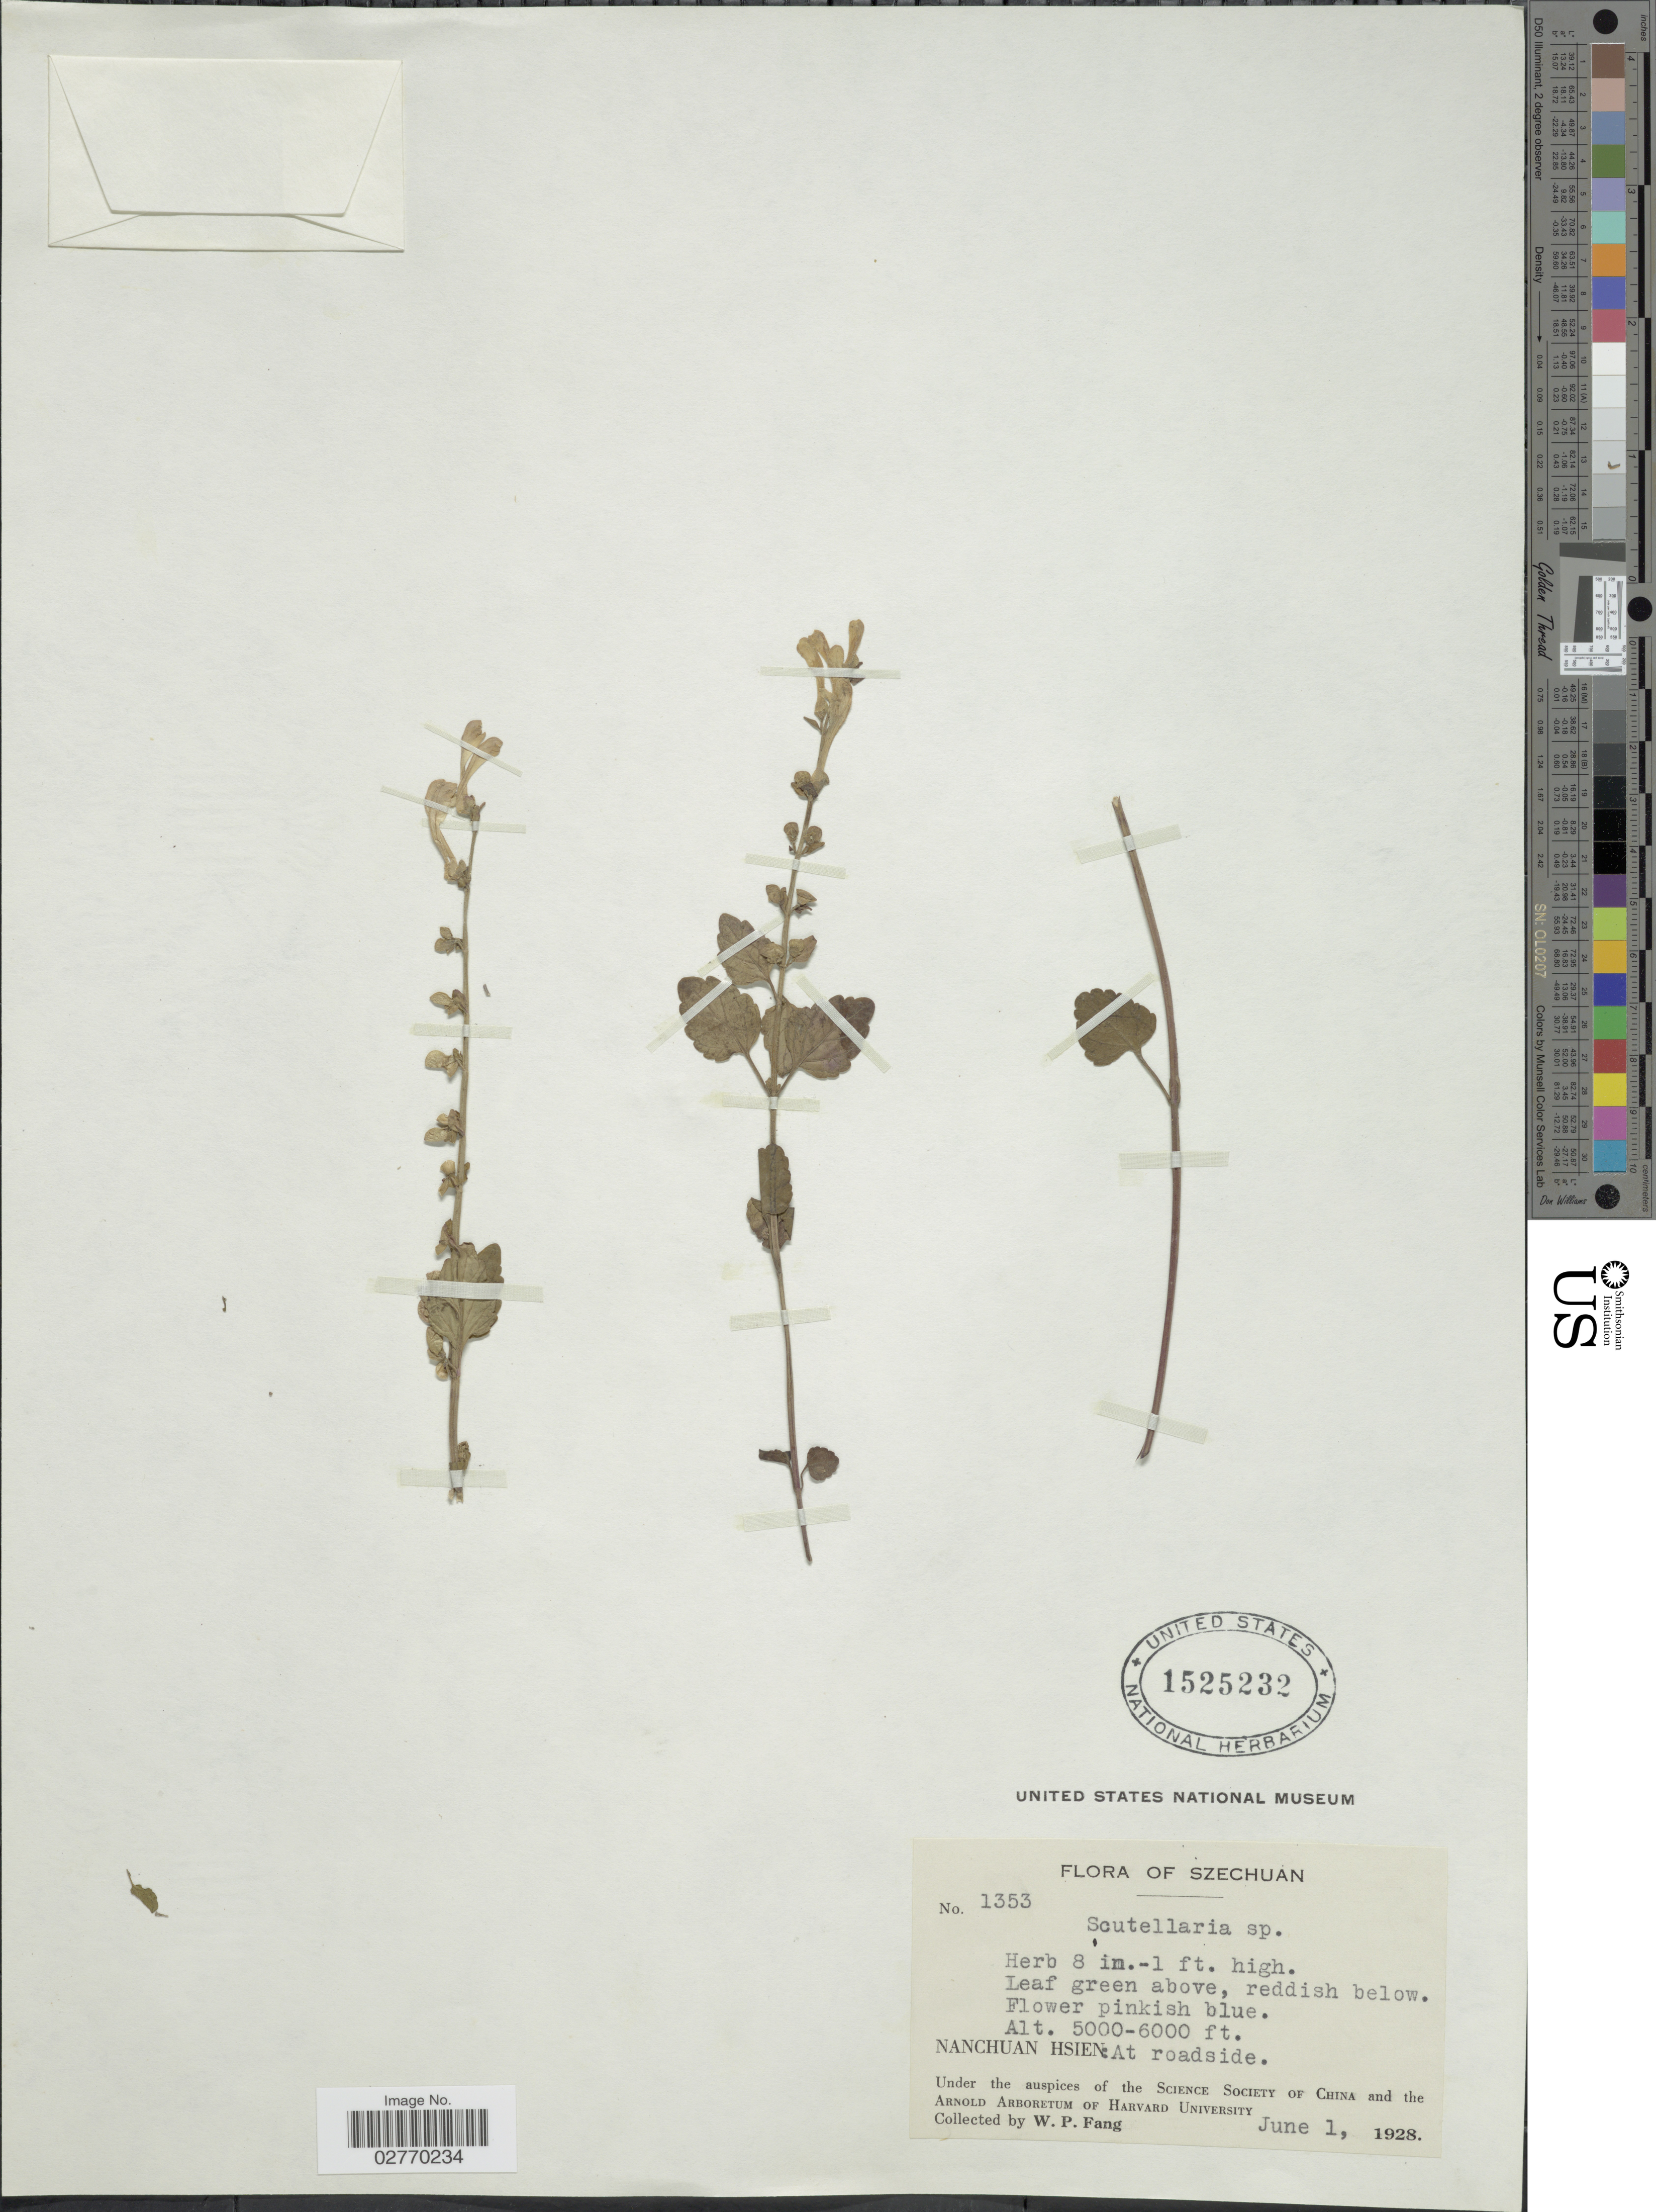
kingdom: Plantae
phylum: Tracheophyta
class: Magnoliopsida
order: Lamiales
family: Lamiaceae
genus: Scutellaria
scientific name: Scutellaria sp.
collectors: W. P. Fang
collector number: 1353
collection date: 1928-06-01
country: China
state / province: Sichuan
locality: Szechuan. Nanchuan Hsien: At roadside.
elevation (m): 1524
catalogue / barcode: US 1525232